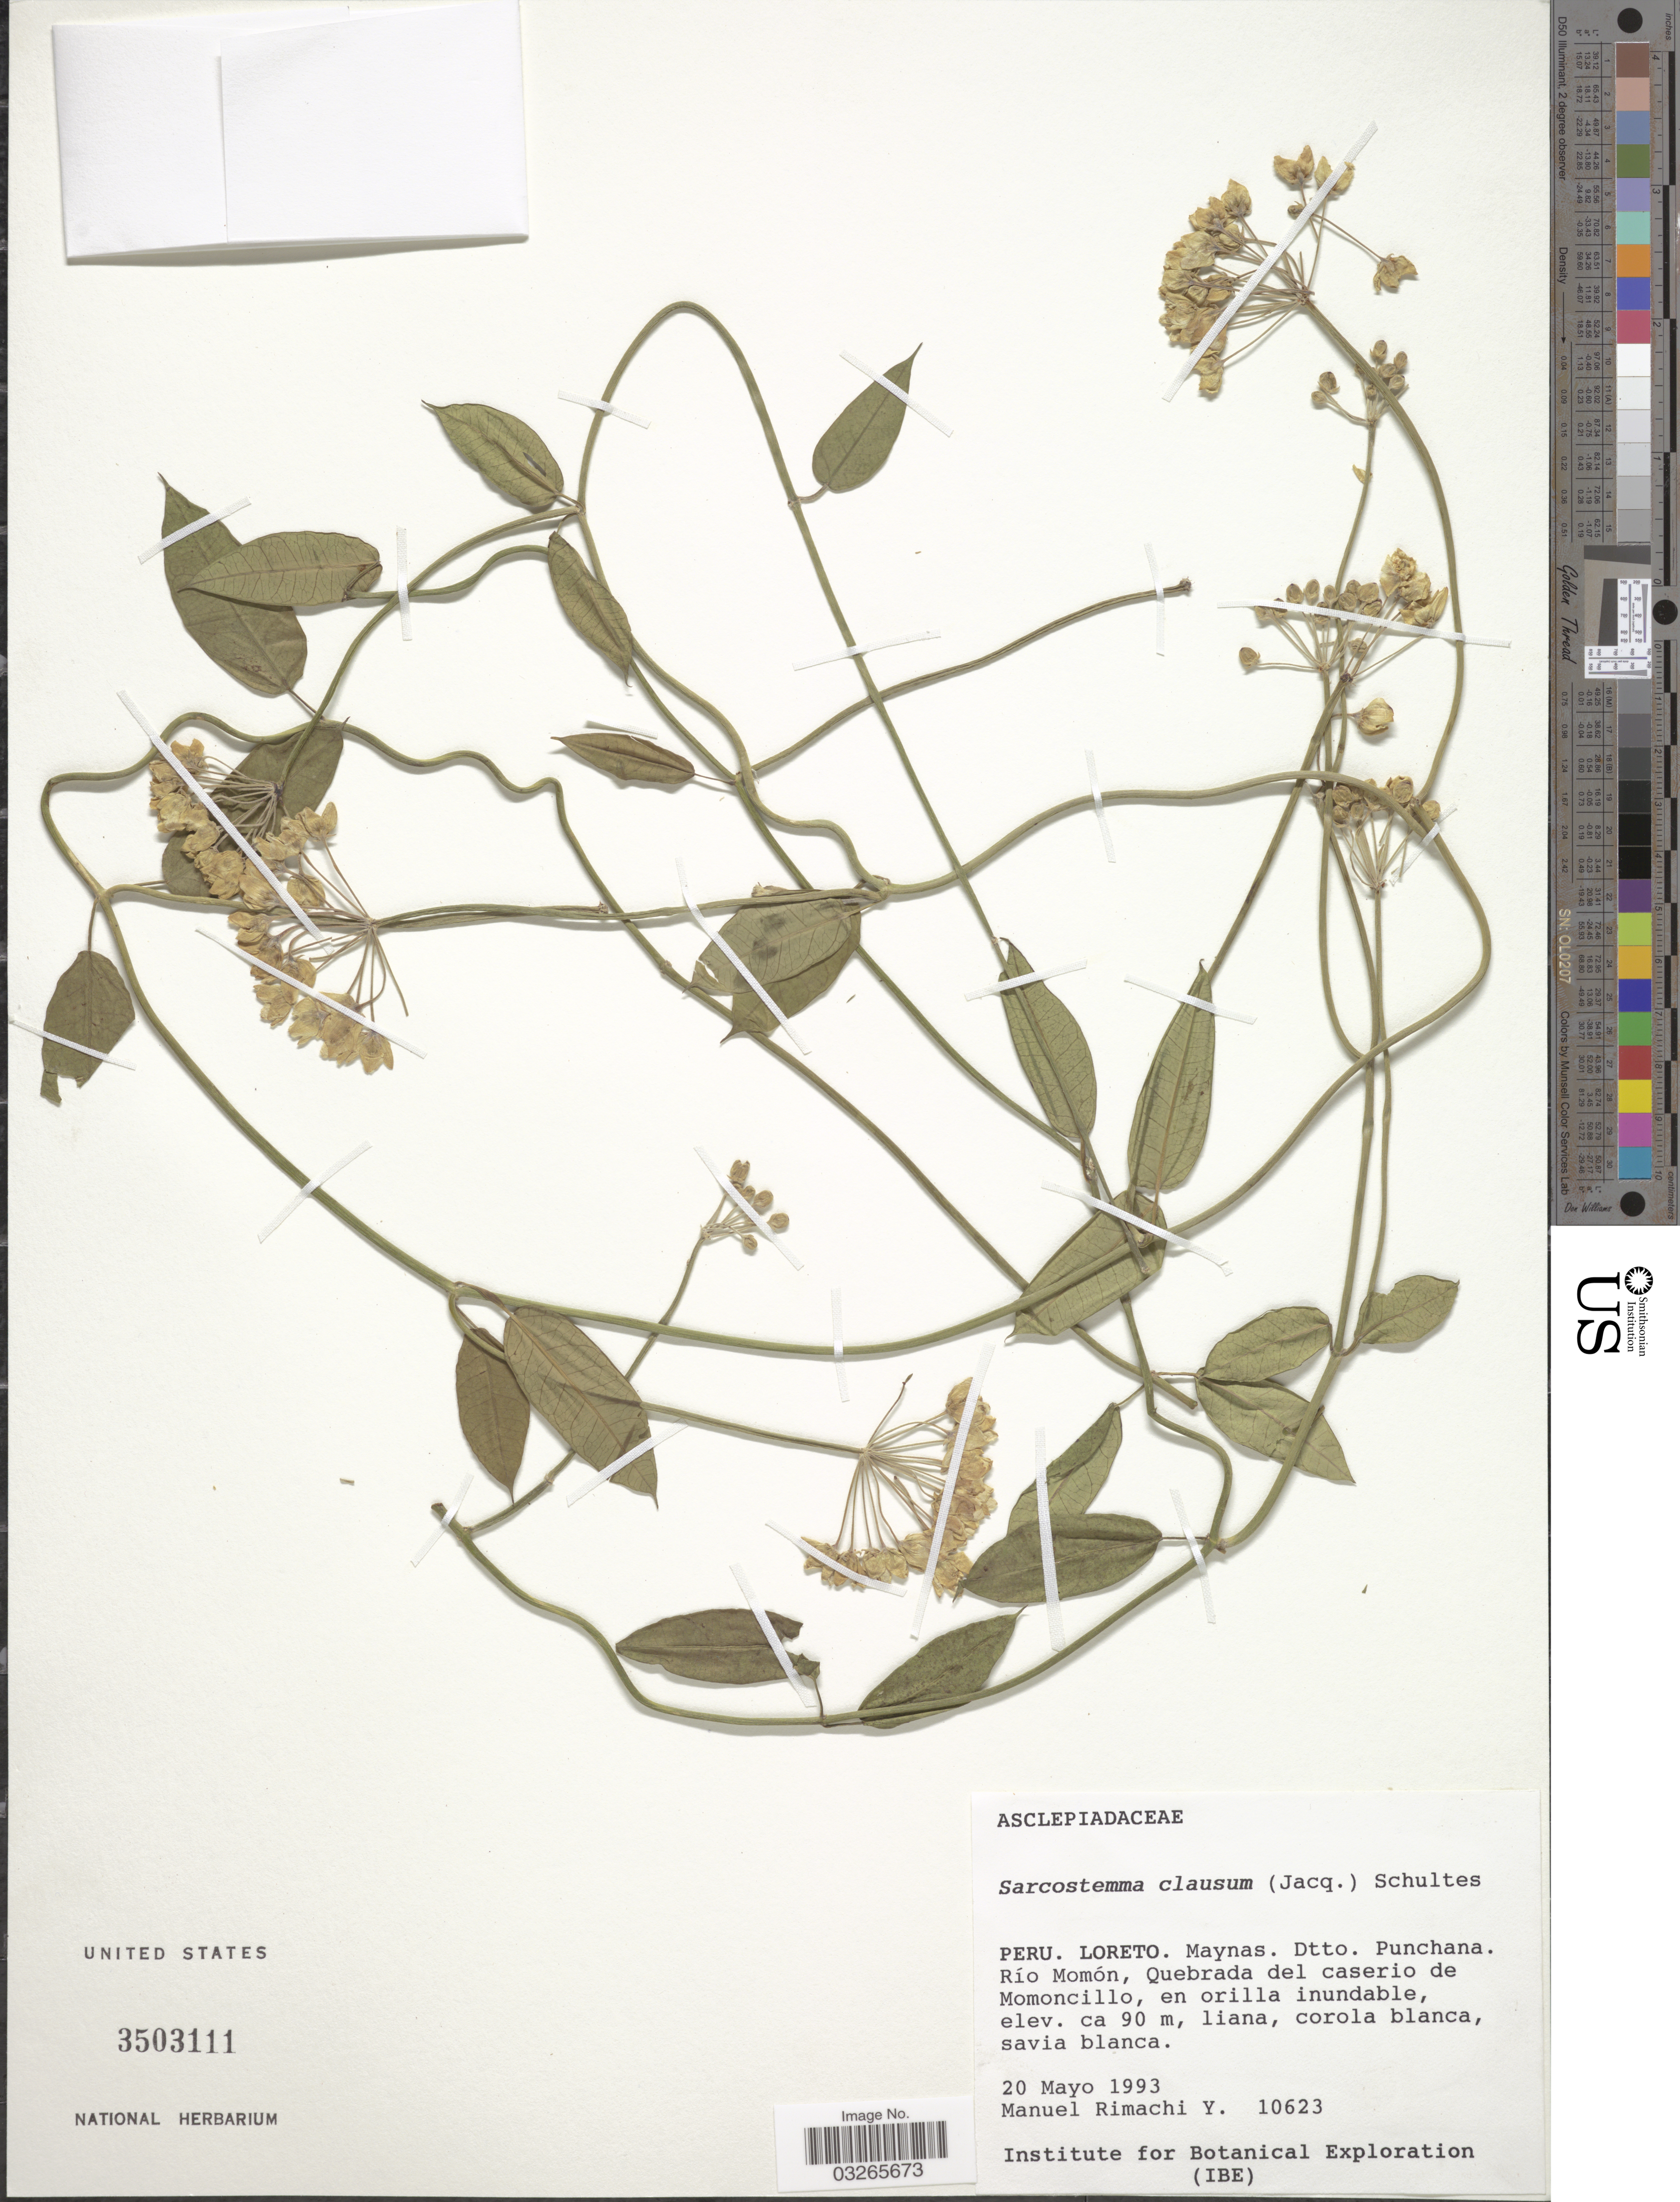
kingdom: Plantae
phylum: Tracheophyta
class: Magnoliopsida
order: Gentianales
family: Apocynaceae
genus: Sarcostemma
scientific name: Sarcostemma clausum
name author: (Jacq.) Schult.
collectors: M. Rimachi Y.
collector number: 10623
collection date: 1993-05-20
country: Peru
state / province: Loreto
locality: Maynas, Dtto. Punchana, Río Momón, Quebrada del caserio de Momoncillo, en orilla inundable.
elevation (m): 90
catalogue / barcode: US 3503111